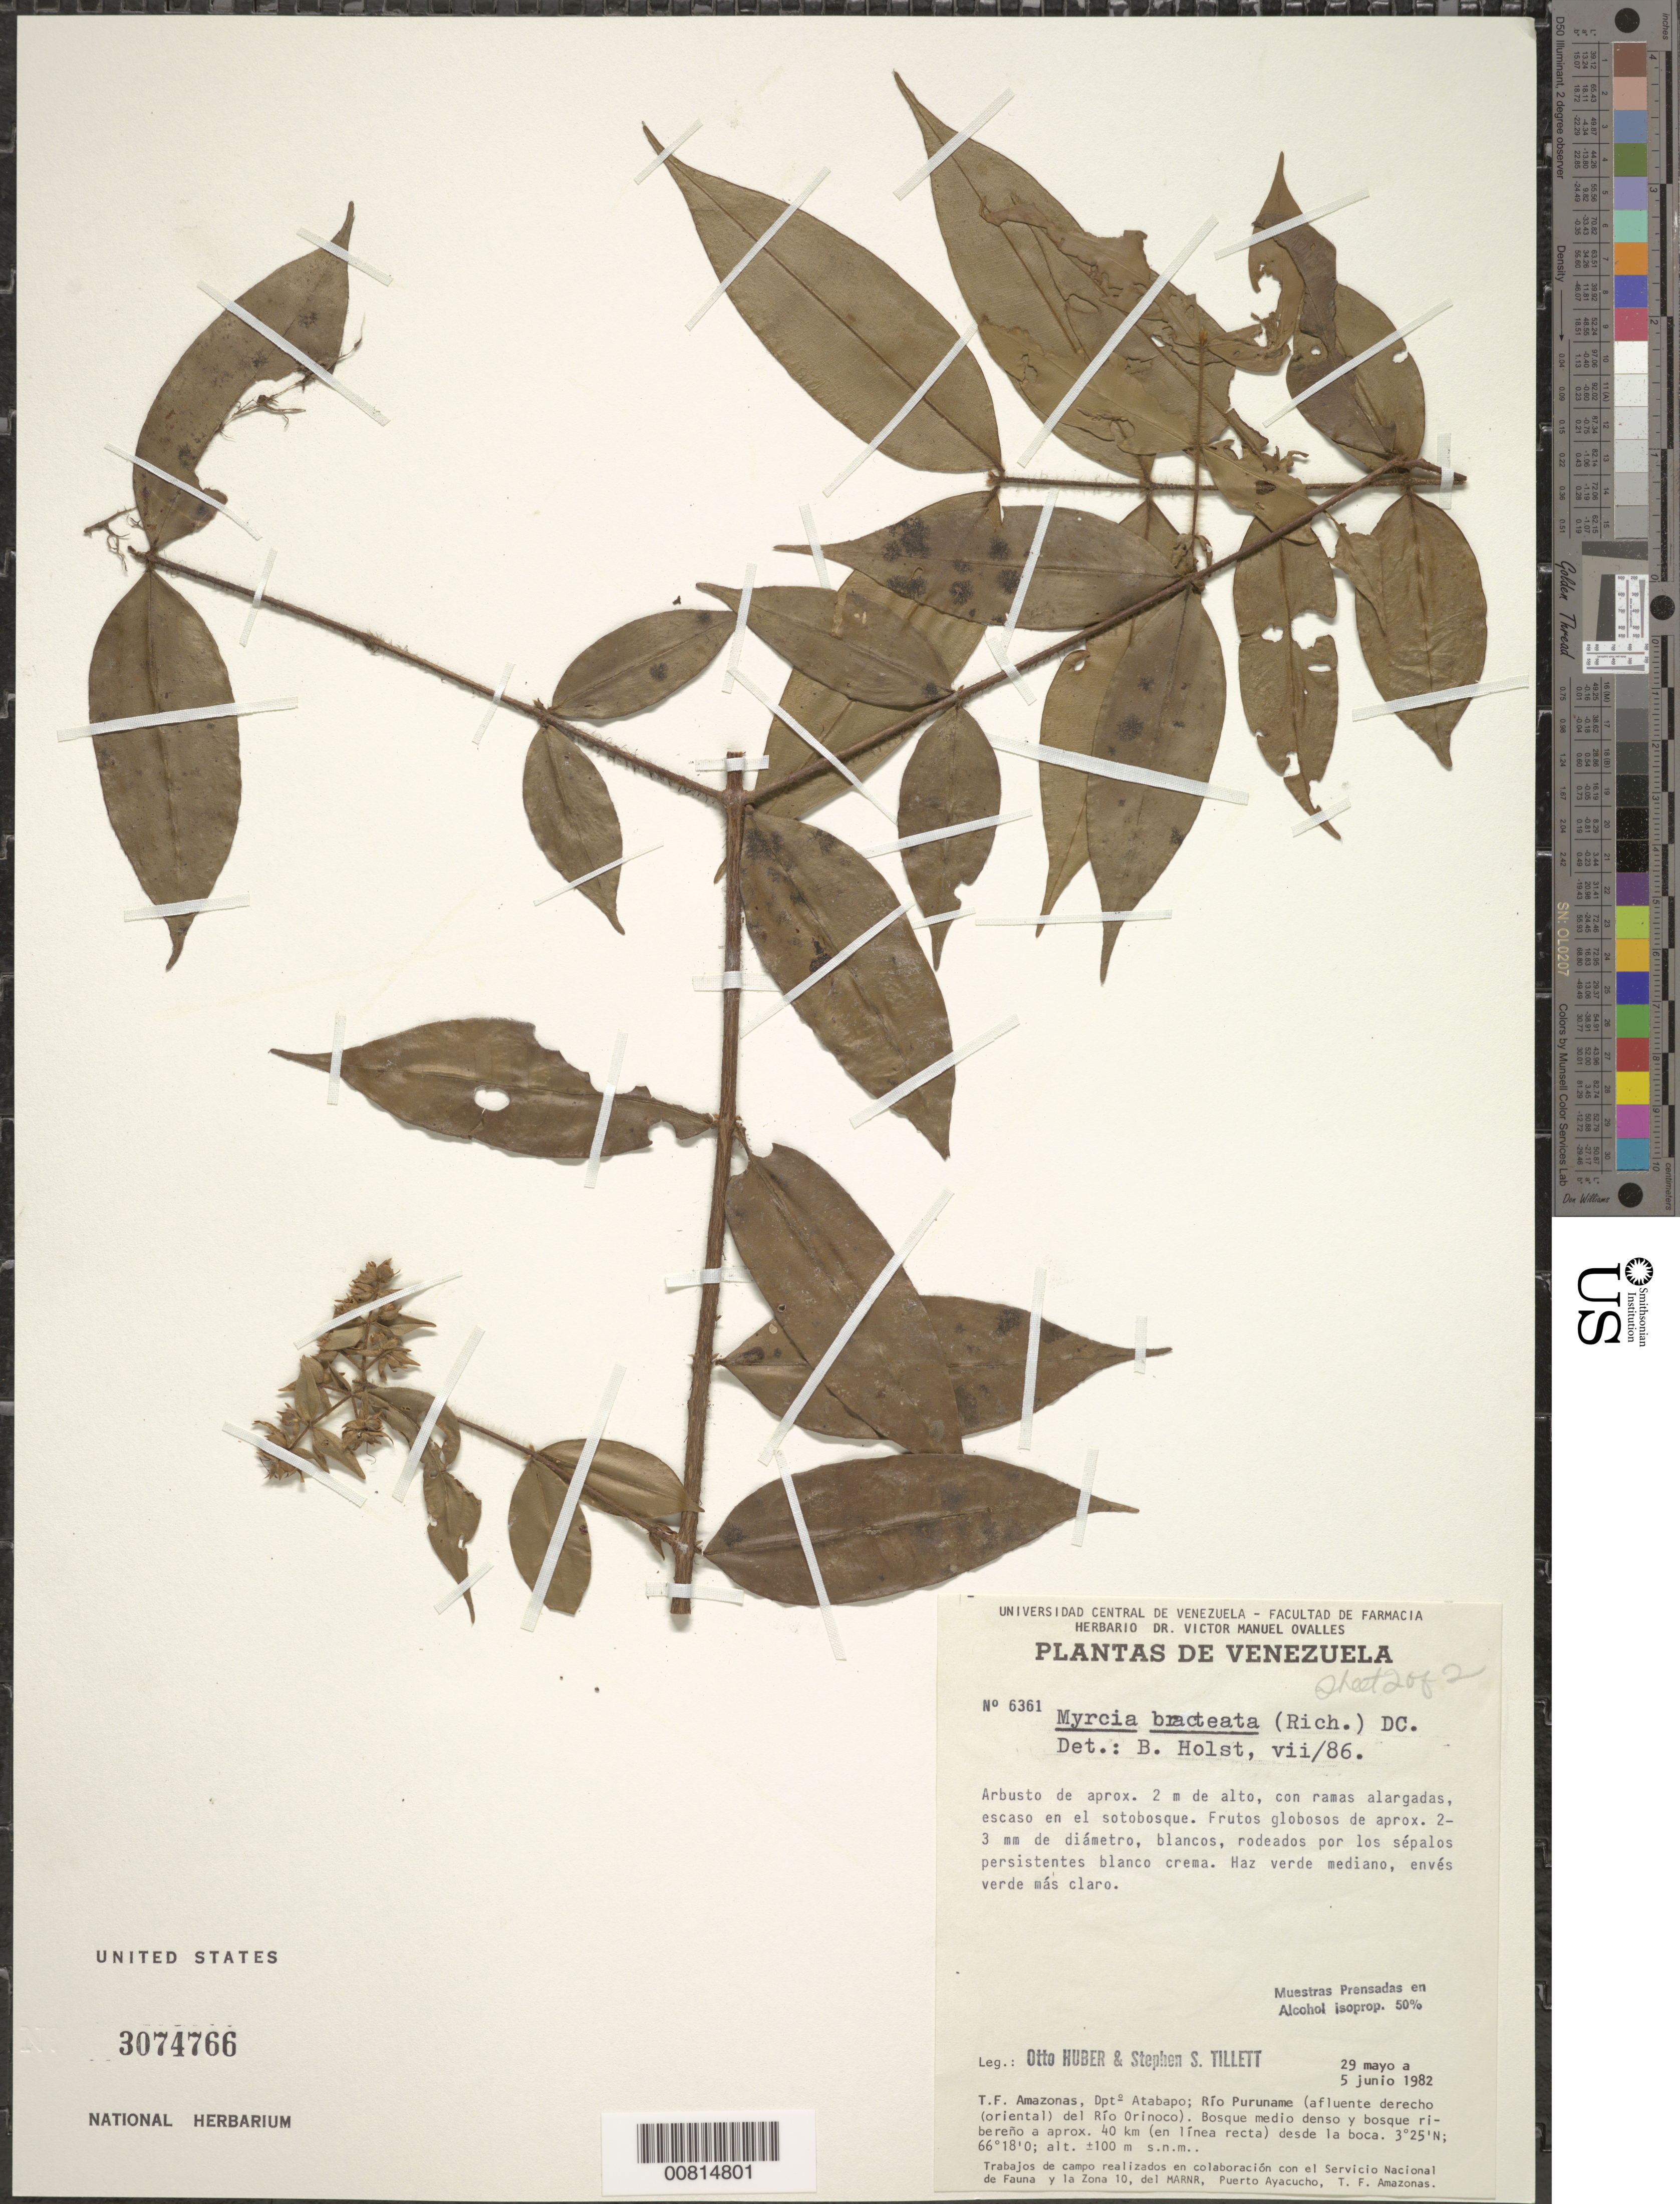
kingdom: Plantae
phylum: Tracheophyta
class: Magnoliopsida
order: Myrtales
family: Myrtaceae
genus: Myrcia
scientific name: Myrcia bracteata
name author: (Rich.) DC.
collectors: O. Huber & S. S. Tillett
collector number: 6361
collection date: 1982-05-29/1982-06-05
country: Venezuela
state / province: Amazonas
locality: T.F. Amazonas, Dpt° Atabapo; Río Puruname (afluente derecho (oriental) del Río Orinoco). Bosque medio denso y bosque ribereño a aprox. 40 km (en línea recta) desde la boca.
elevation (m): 100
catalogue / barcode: US 3074766